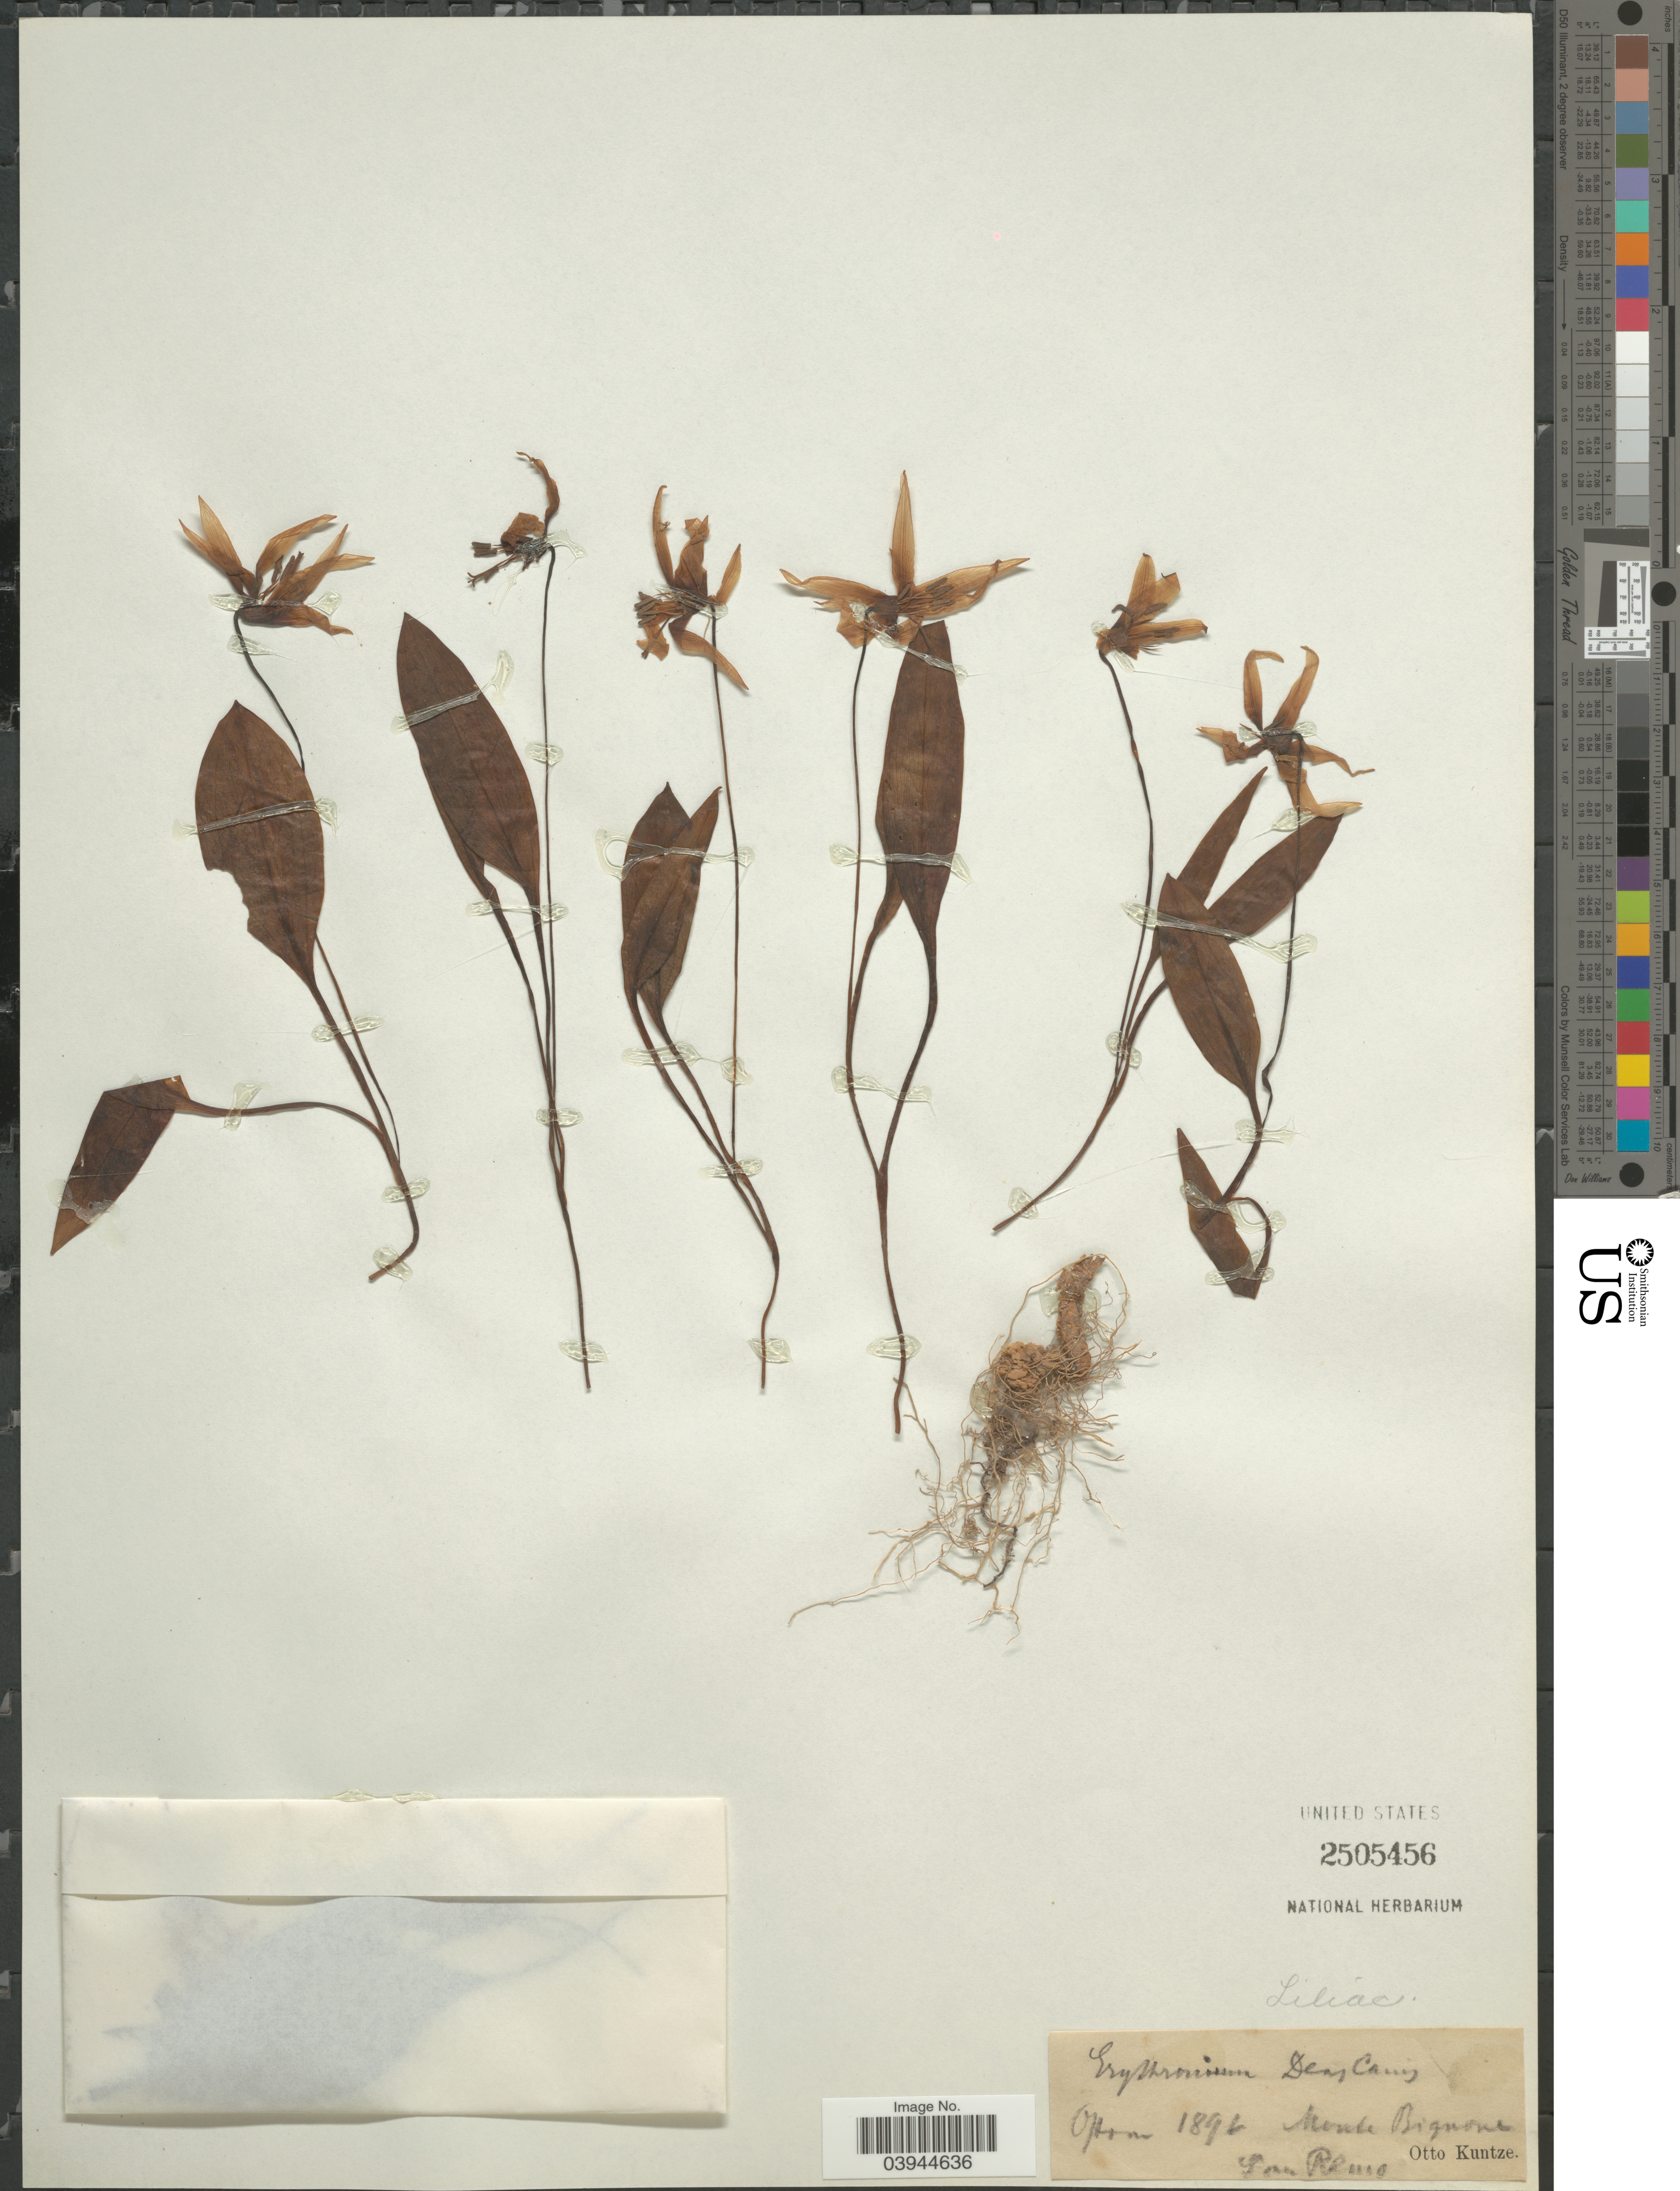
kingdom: Plantae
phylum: Tracheophyta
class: Liliopsida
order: Liliales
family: Liliaceae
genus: Erythronium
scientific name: Erythronium dens-canis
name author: L.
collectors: C.E.O. Kuntze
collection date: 1896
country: Italy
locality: Monte Bignone. San Remo.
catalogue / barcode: US 2505456